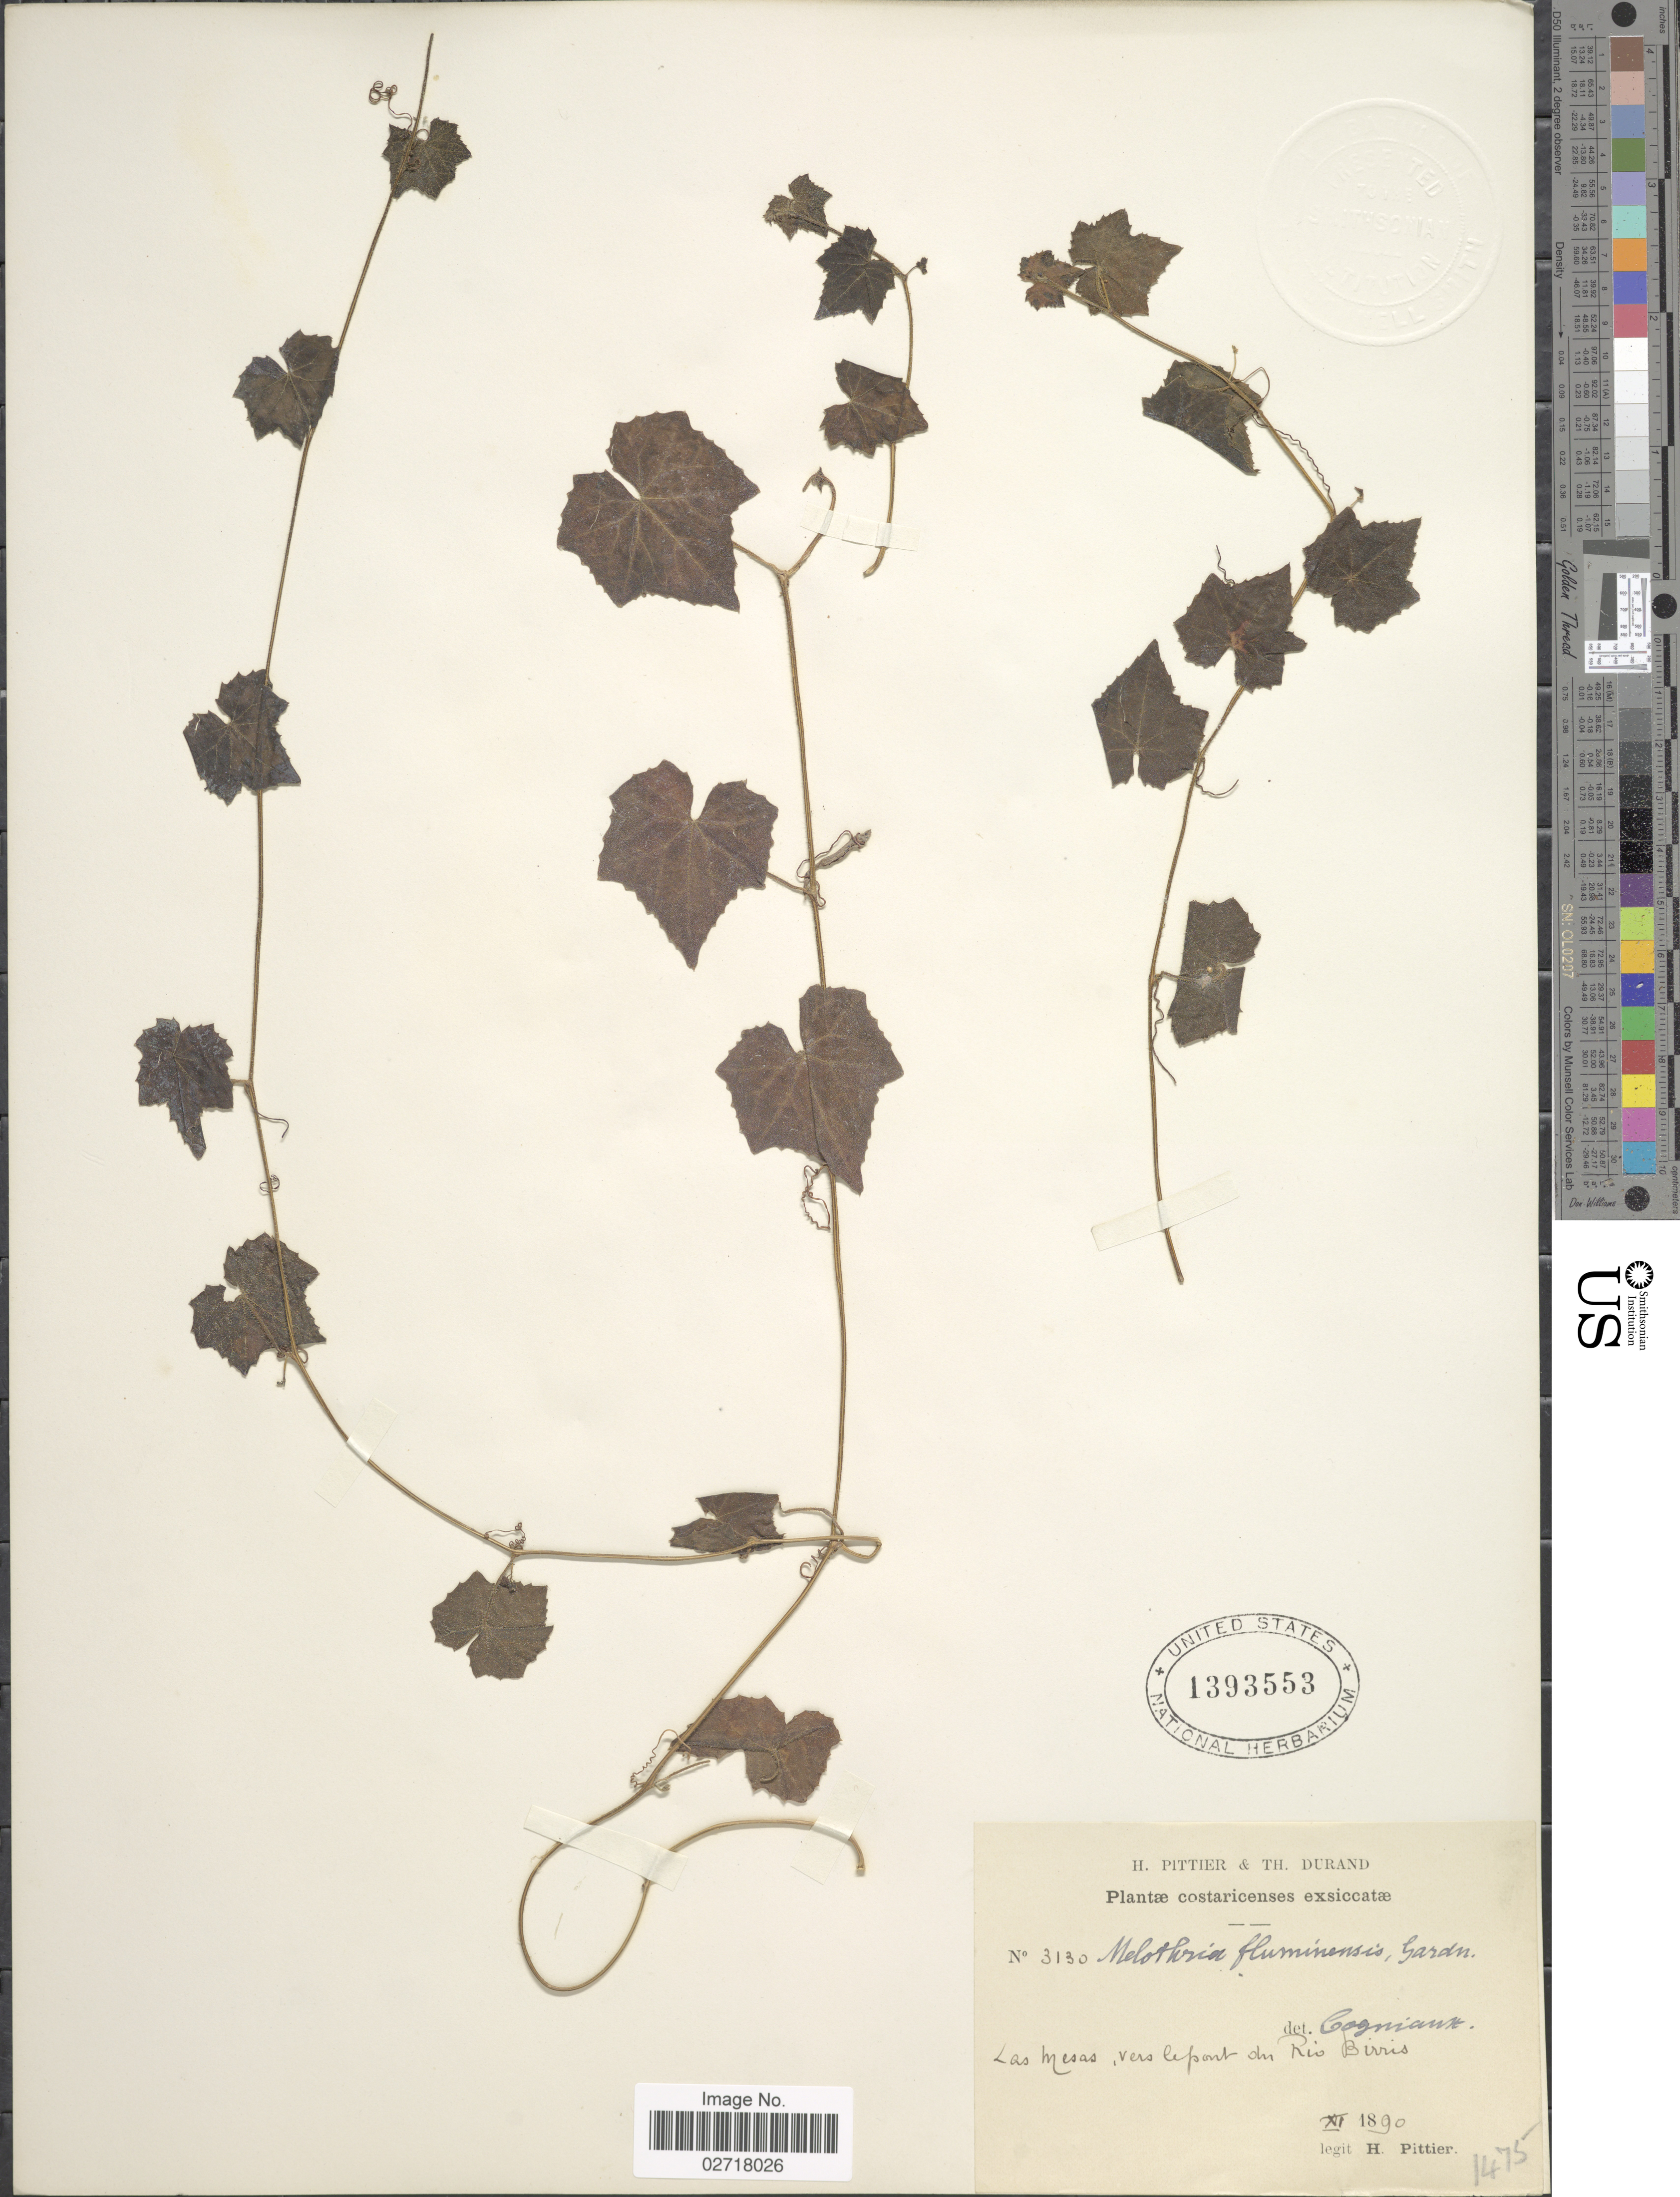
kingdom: Plantae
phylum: Tracheophyta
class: Magnoliopsida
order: Cucurbitales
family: Cucurbitaceae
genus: Melothria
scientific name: Melothria pendula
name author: L.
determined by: U.S. National Herbarium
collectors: H. F. Pittier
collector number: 3130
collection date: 1890-12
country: Costa Rica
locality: Las Mesas, vers lepont du Rio Birris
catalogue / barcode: US 1393553